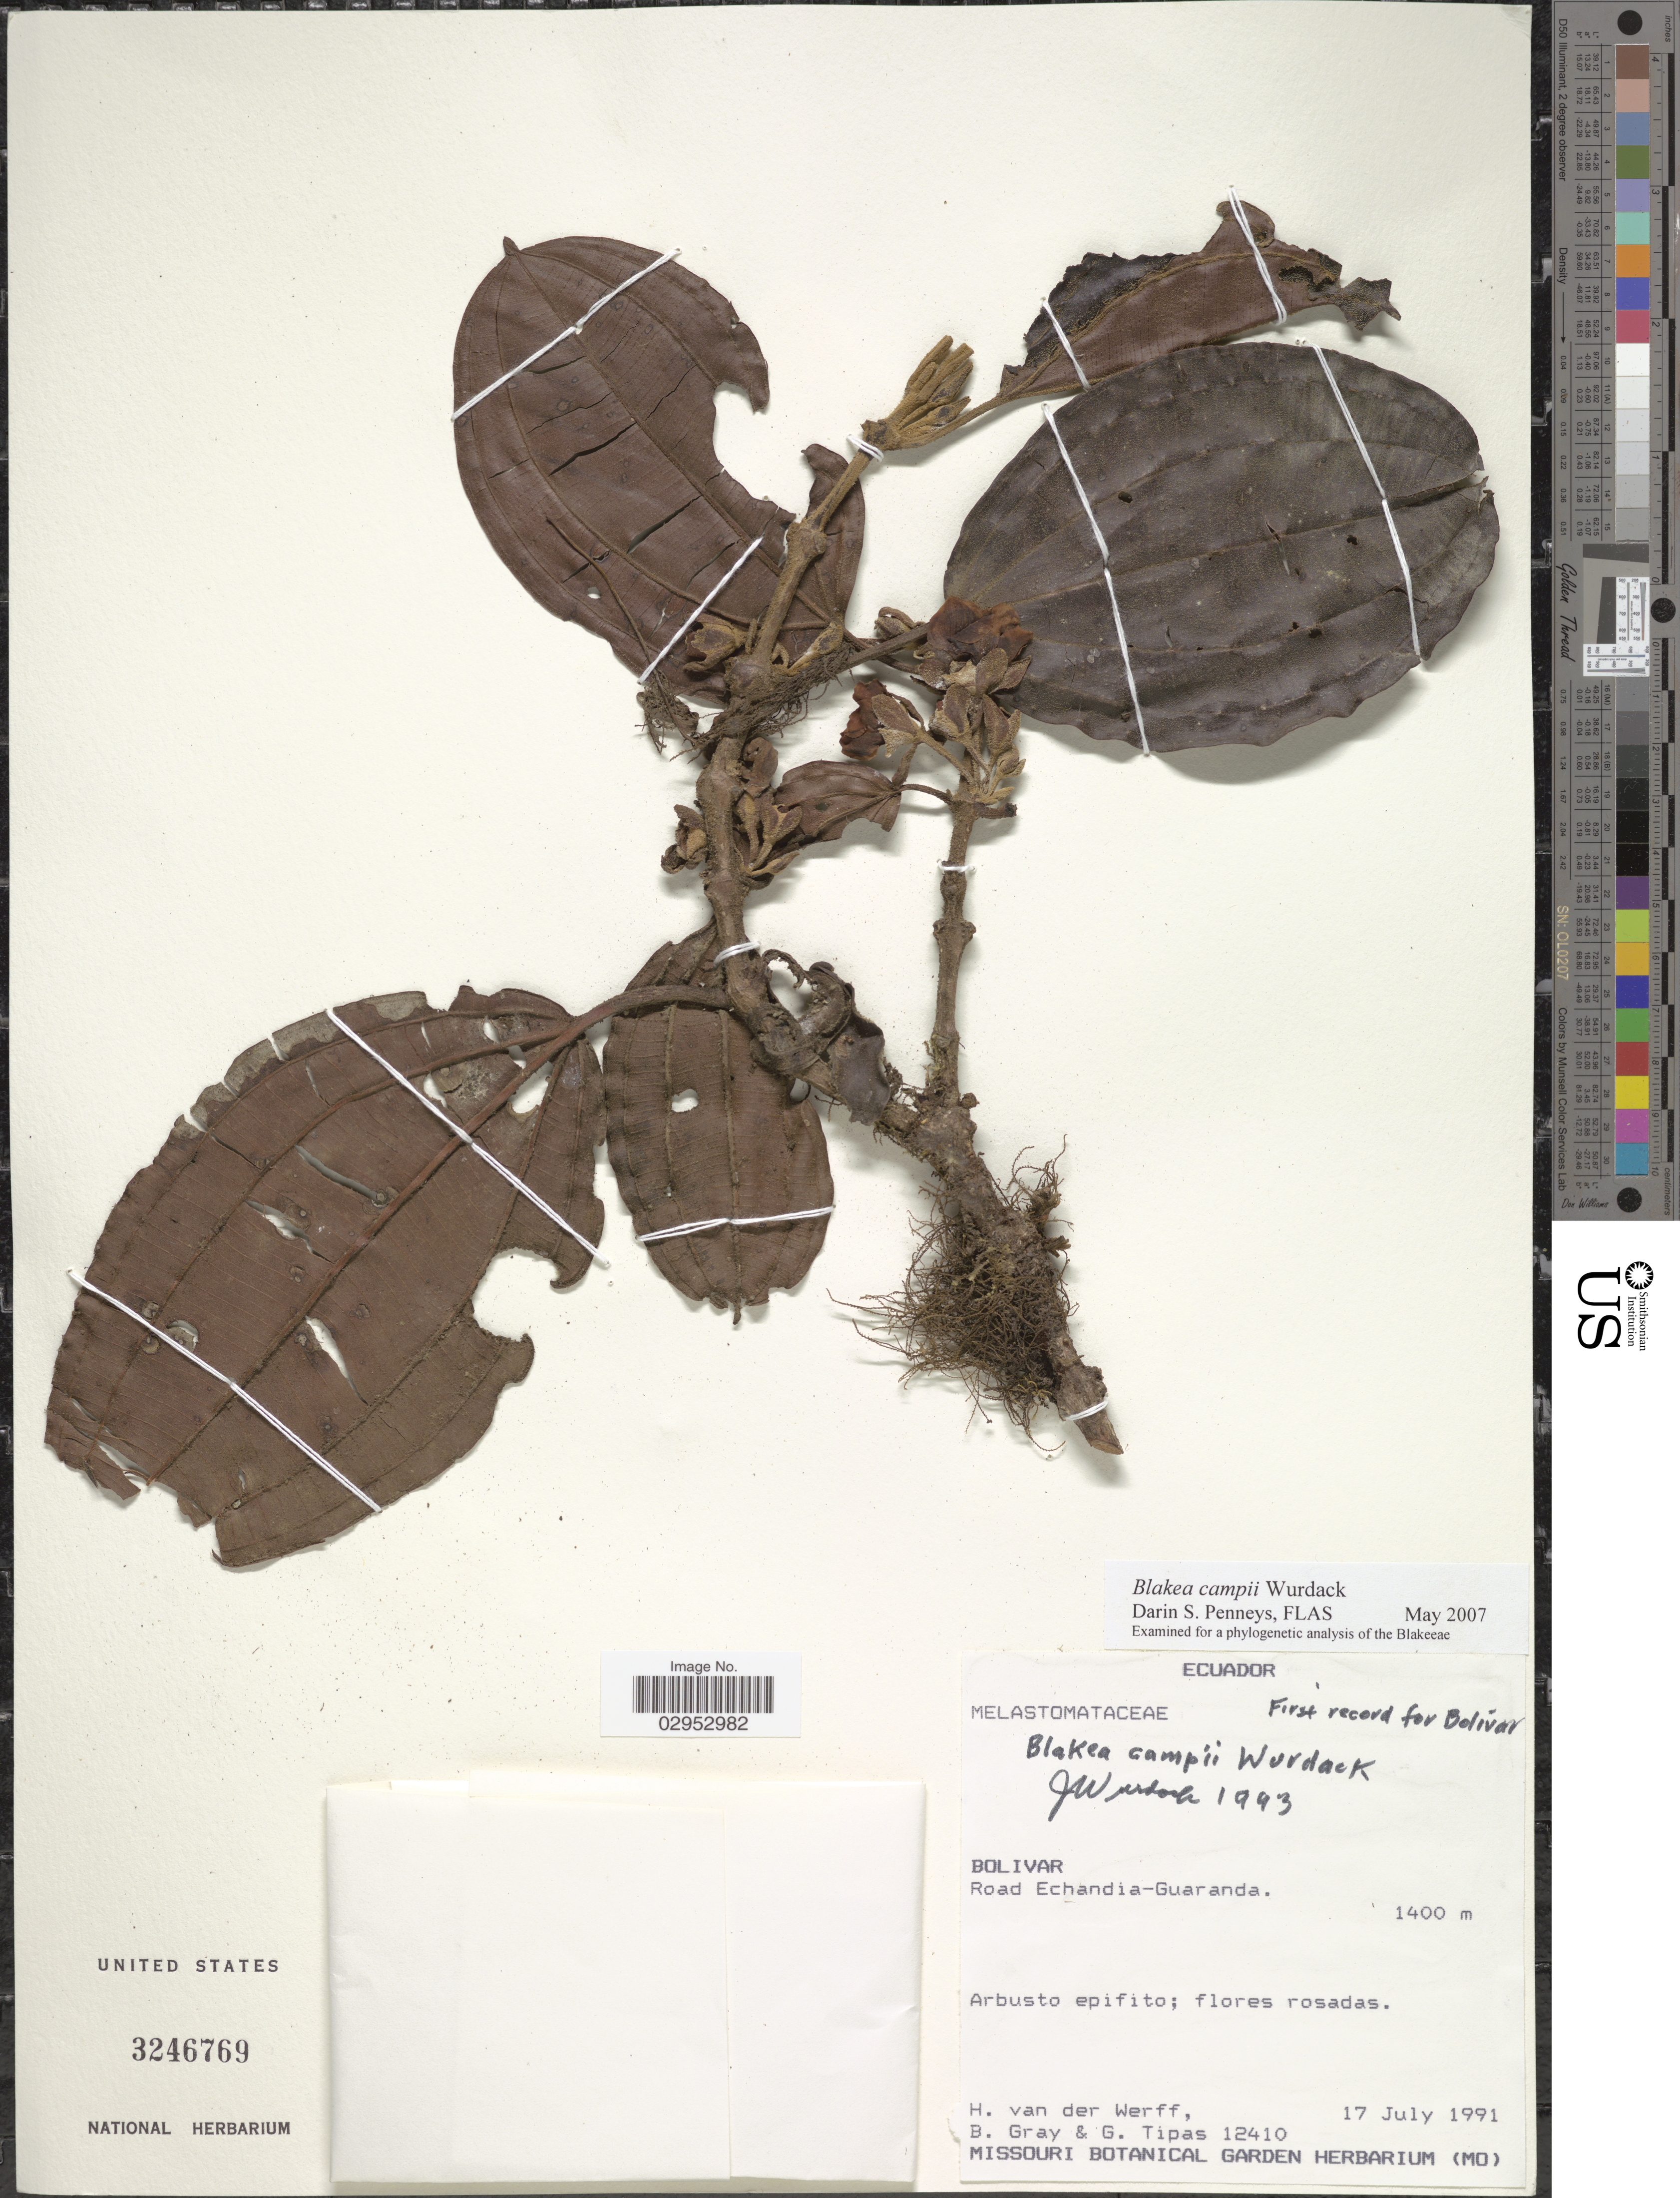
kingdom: Plantae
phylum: Tracheophyta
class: Magnoliopsida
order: Myrtales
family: Melastomataceae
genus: Blakea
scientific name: Blakea campii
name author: Wurdack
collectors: H. van der Werff, B. Gray & G. Tipas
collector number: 12410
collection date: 1991-07-17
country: Ecuador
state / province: Bolívar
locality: Road Echandia-Guaranda.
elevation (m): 1400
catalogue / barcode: US 3246769